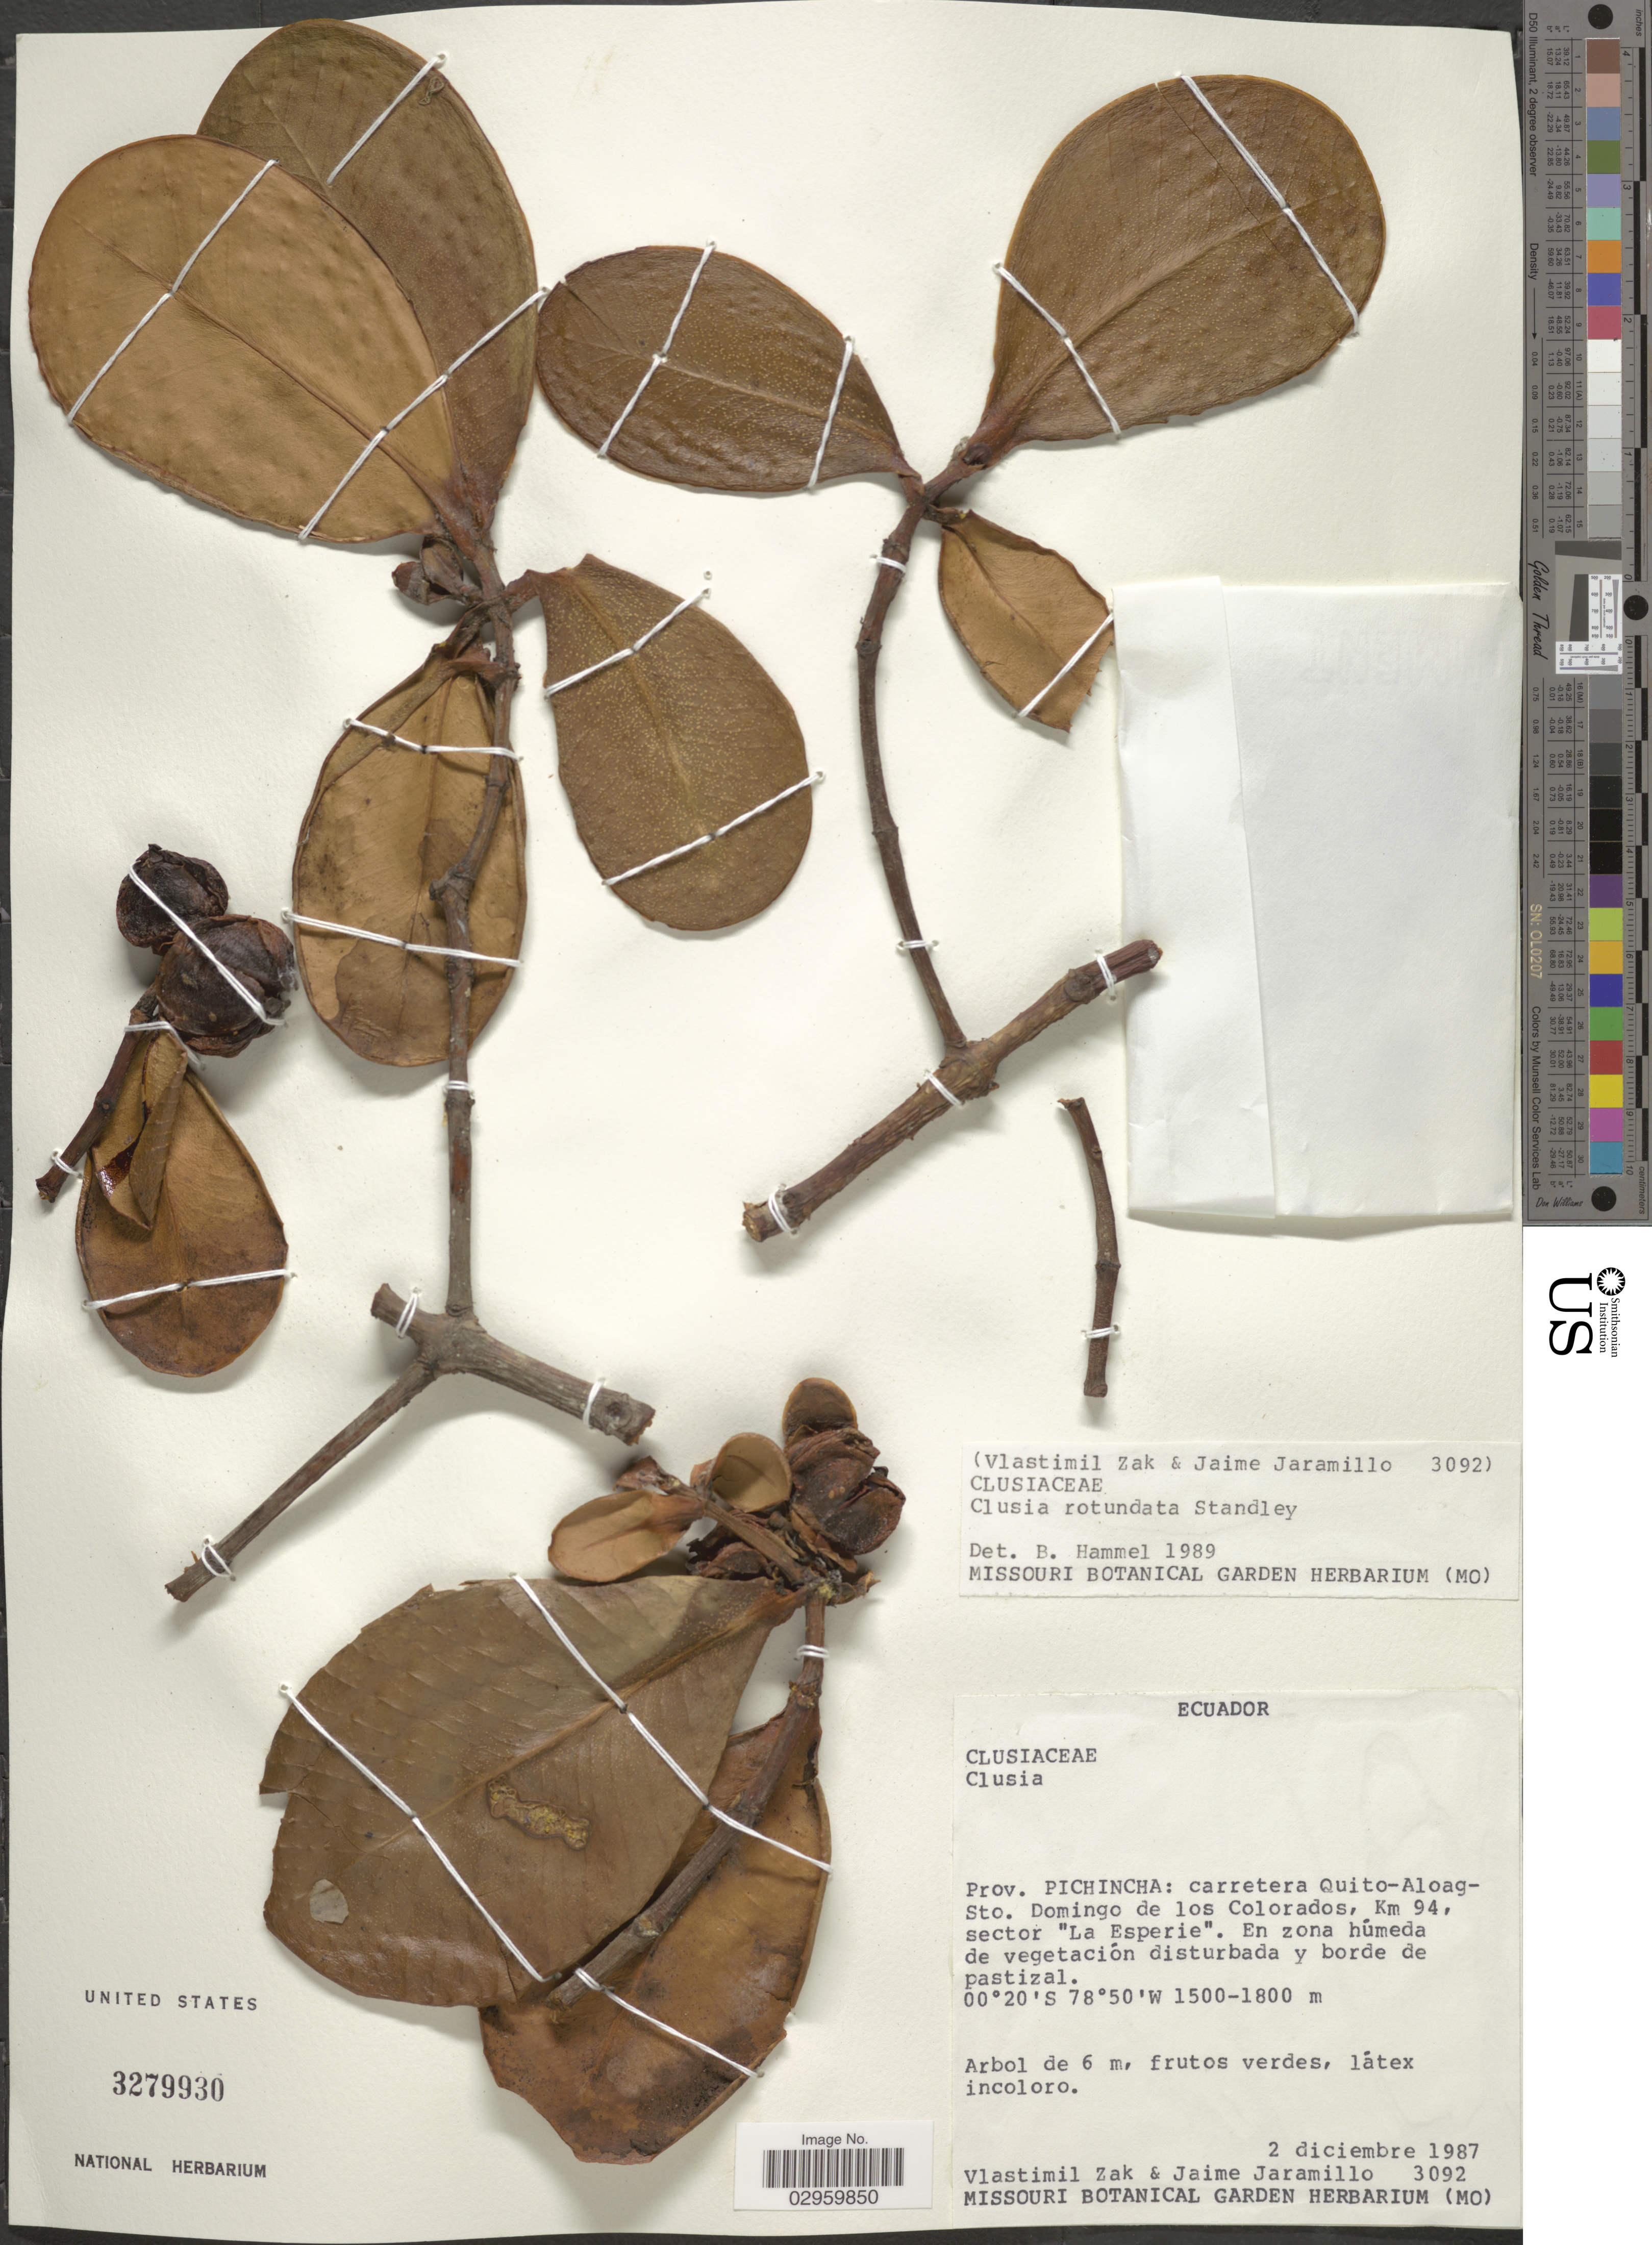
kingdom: Plantae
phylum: Tracheophyta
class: Magnoliopsida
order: Malpighiales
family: Clusiaceae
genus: Clusia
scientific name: Clusia rotundata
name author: Standl.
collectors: V. Zak & J. Jaramillo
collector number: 3092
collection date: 1987-12-02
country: Ecuador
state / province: Pichincha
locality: Carretera Quito-Aloag-Sto. Domingo de los Colorados, Km 94, sector "La Esperie".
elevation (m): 1500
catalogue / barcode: US 3279930